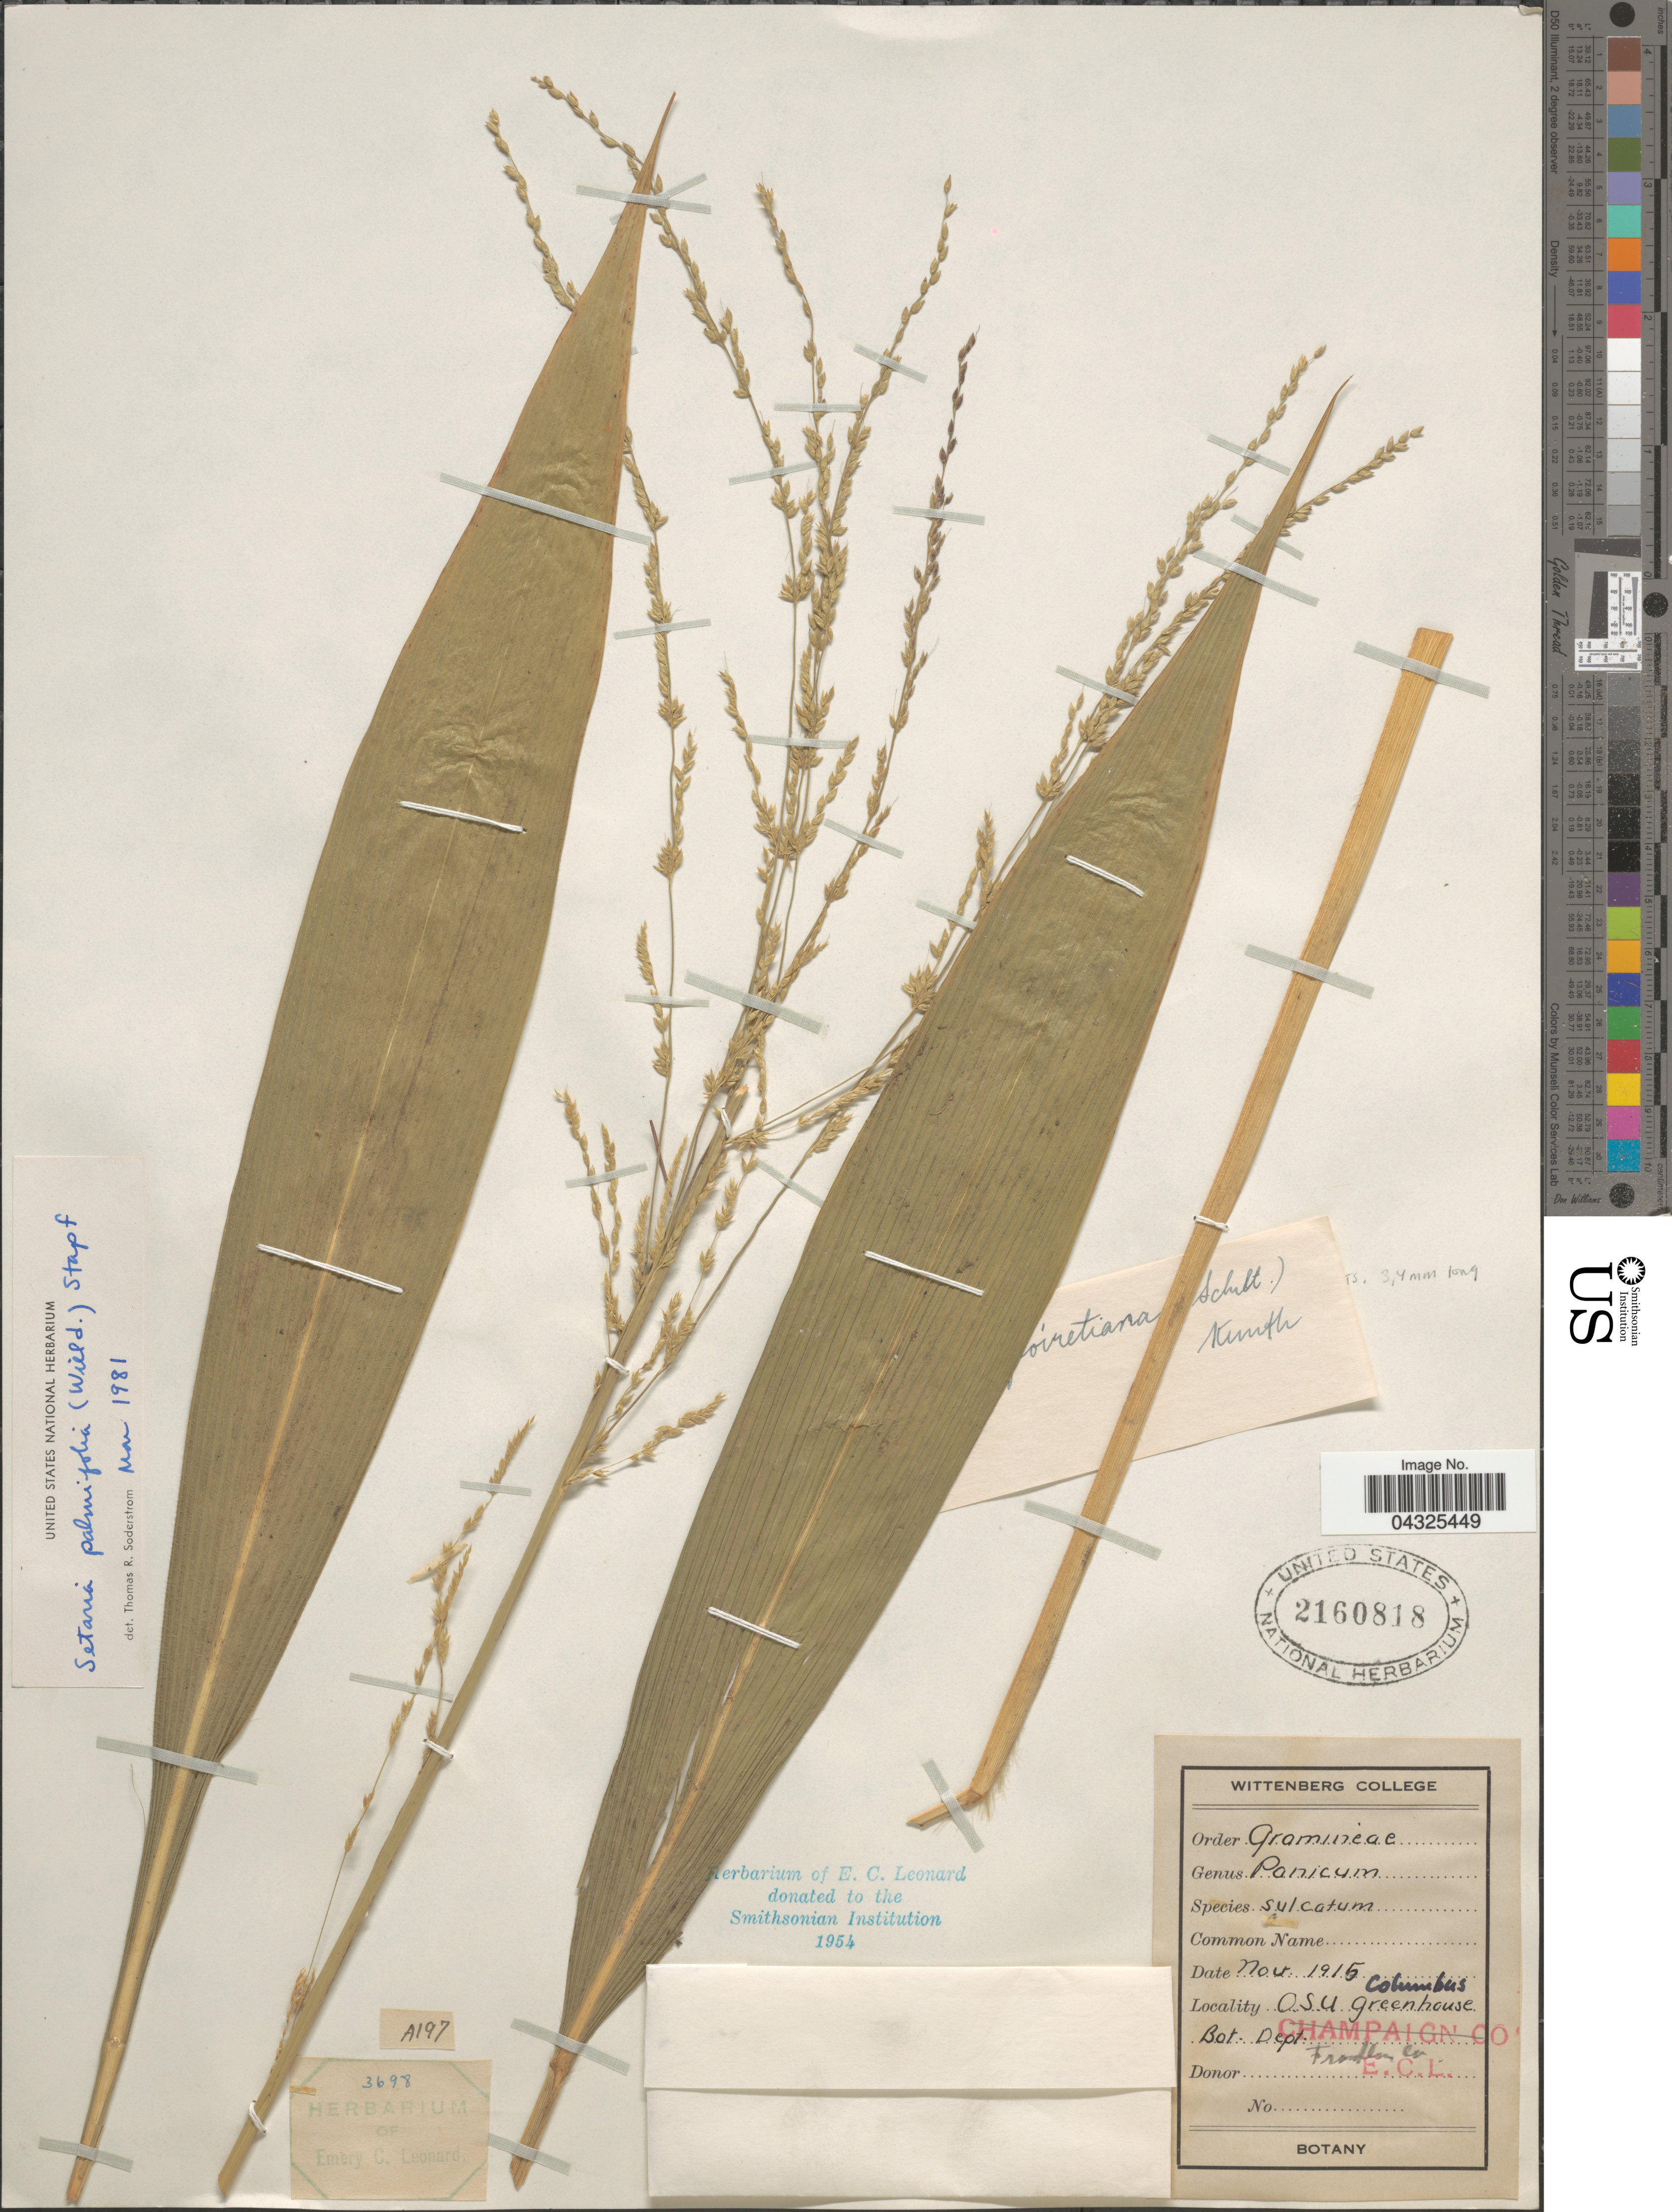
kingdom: Plantae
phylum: Tracheophyta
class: Liliopsida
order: Poales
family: Poaceae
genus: Setaria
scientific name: Setaria palmifolia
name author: (J. Koenig) Stapf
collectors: E. C. Leonard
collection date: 1915-11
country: United States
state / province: Oregon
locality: Columbus. OSU Greenhouse Bot. Dept. Franklin Co.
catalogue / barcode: US 2160818